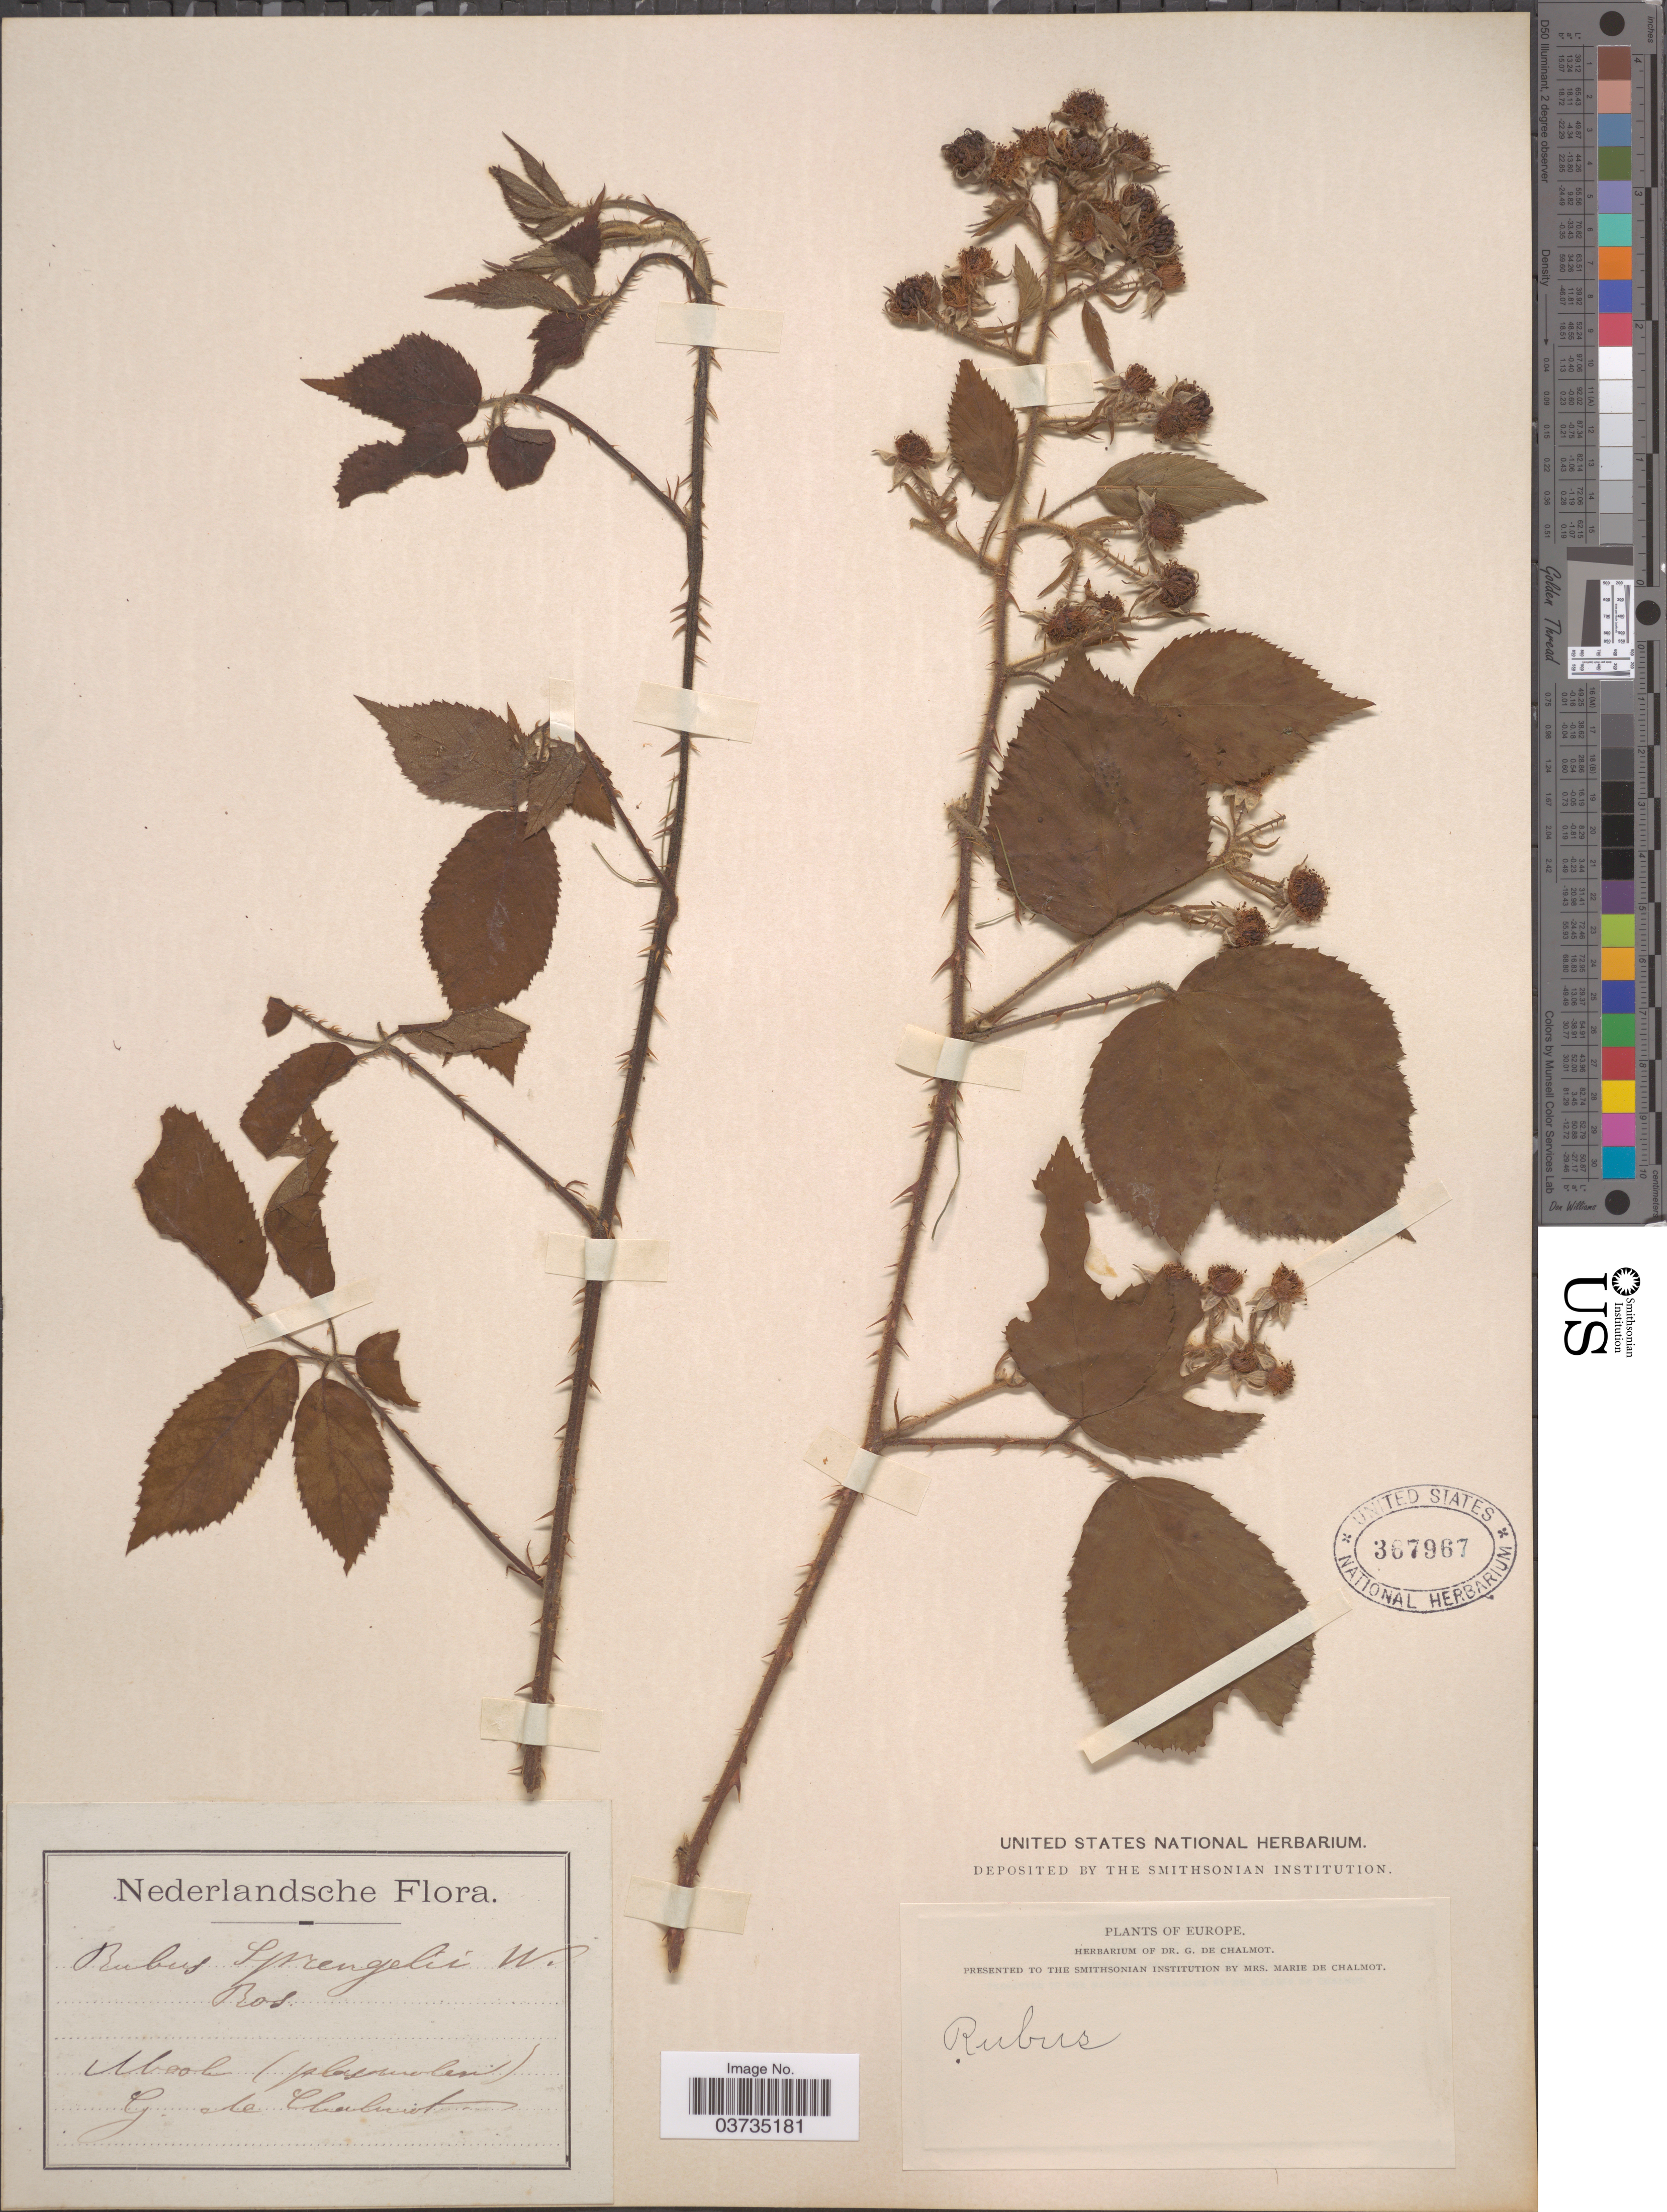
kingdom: Plantae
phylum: Tracheophyta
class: Magnoliopsida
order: Rosales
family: Rosaceae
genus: Rubus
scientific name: Rubus sprengelii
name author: Weihe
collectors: G. de Chalmot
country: Netherlands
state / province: Limburg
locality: Mook (Plasmolen).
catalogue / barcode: US 367967